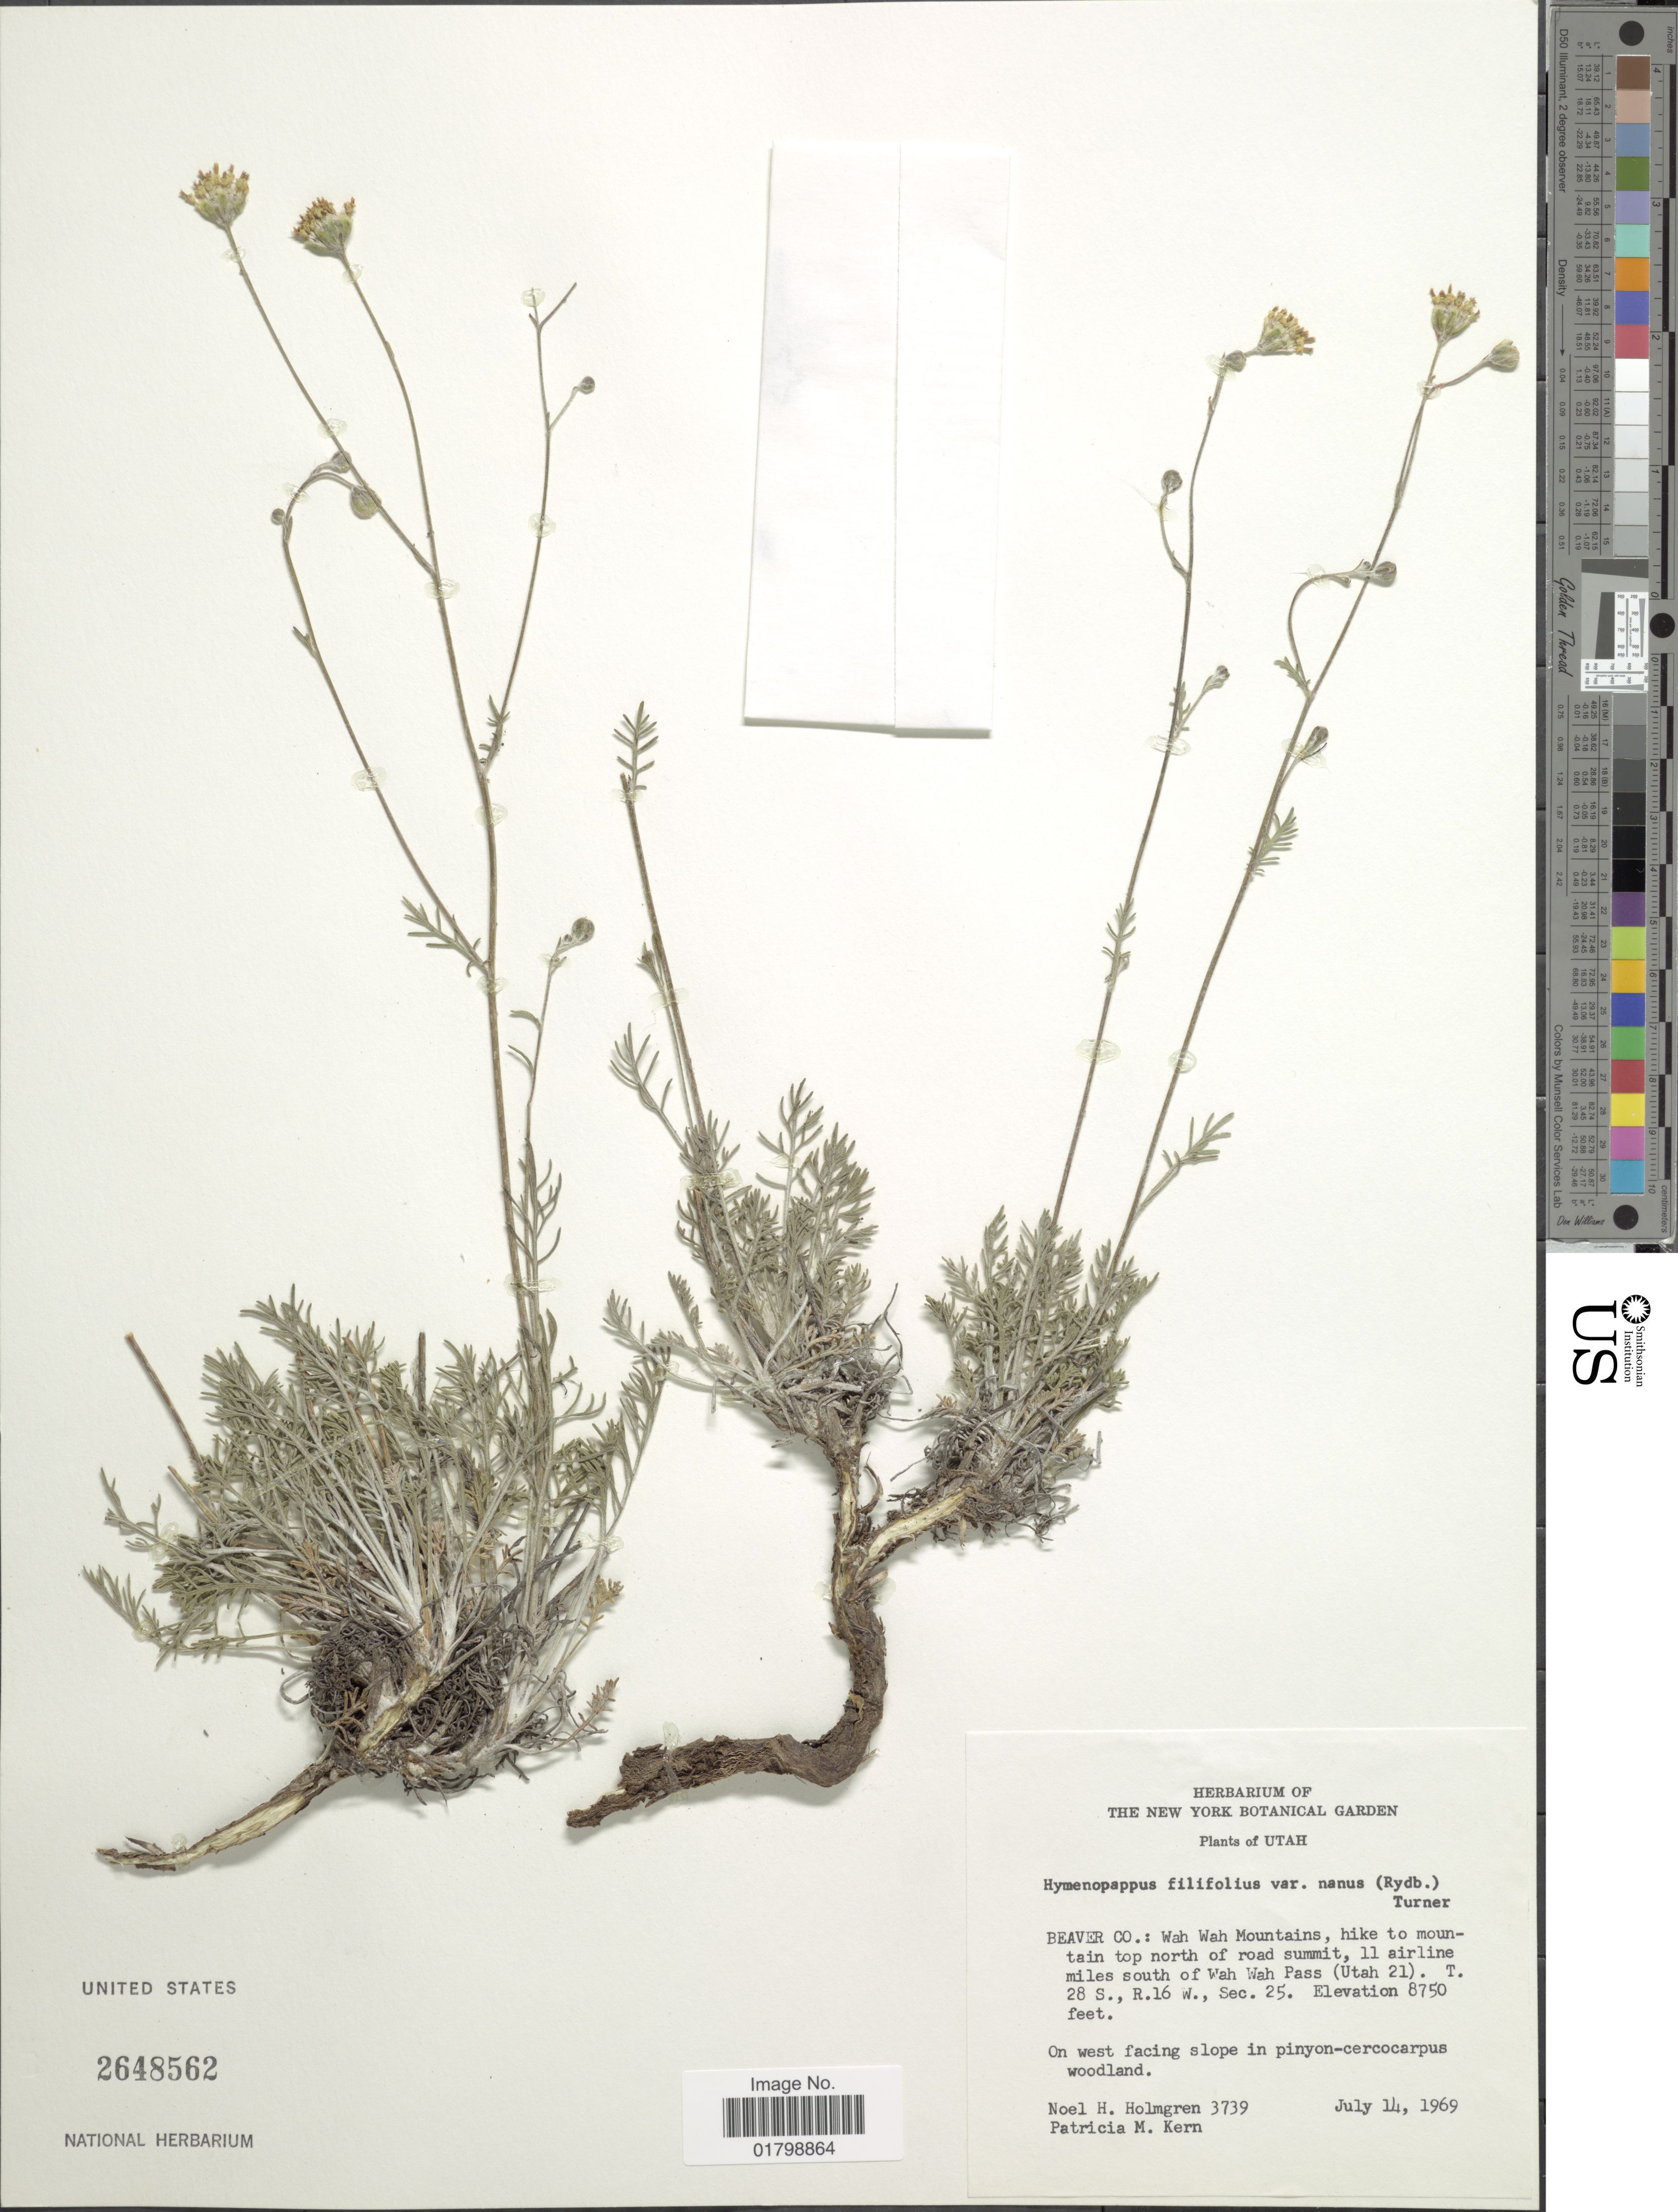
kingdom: Plantae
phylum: Tracheophyta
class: Magnoliopsida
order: Asterales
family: Asteraceae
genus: Hymenopappus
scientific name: Hymenopappus filifolius var. nanus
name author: (Ryd.) B.L. Turner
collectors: N. H. Holmgren & P. M. Kern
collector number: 3739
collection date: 1969-07-14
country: United States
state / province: Utah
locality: Beaver Co.: Wah Wah Mountains, hike to mountain to north of road summit, 11 airline miles south of Wah Wah Pass (Utah 21). T28S R16W Sec. 25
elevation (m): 2667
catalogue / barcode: US 2648562